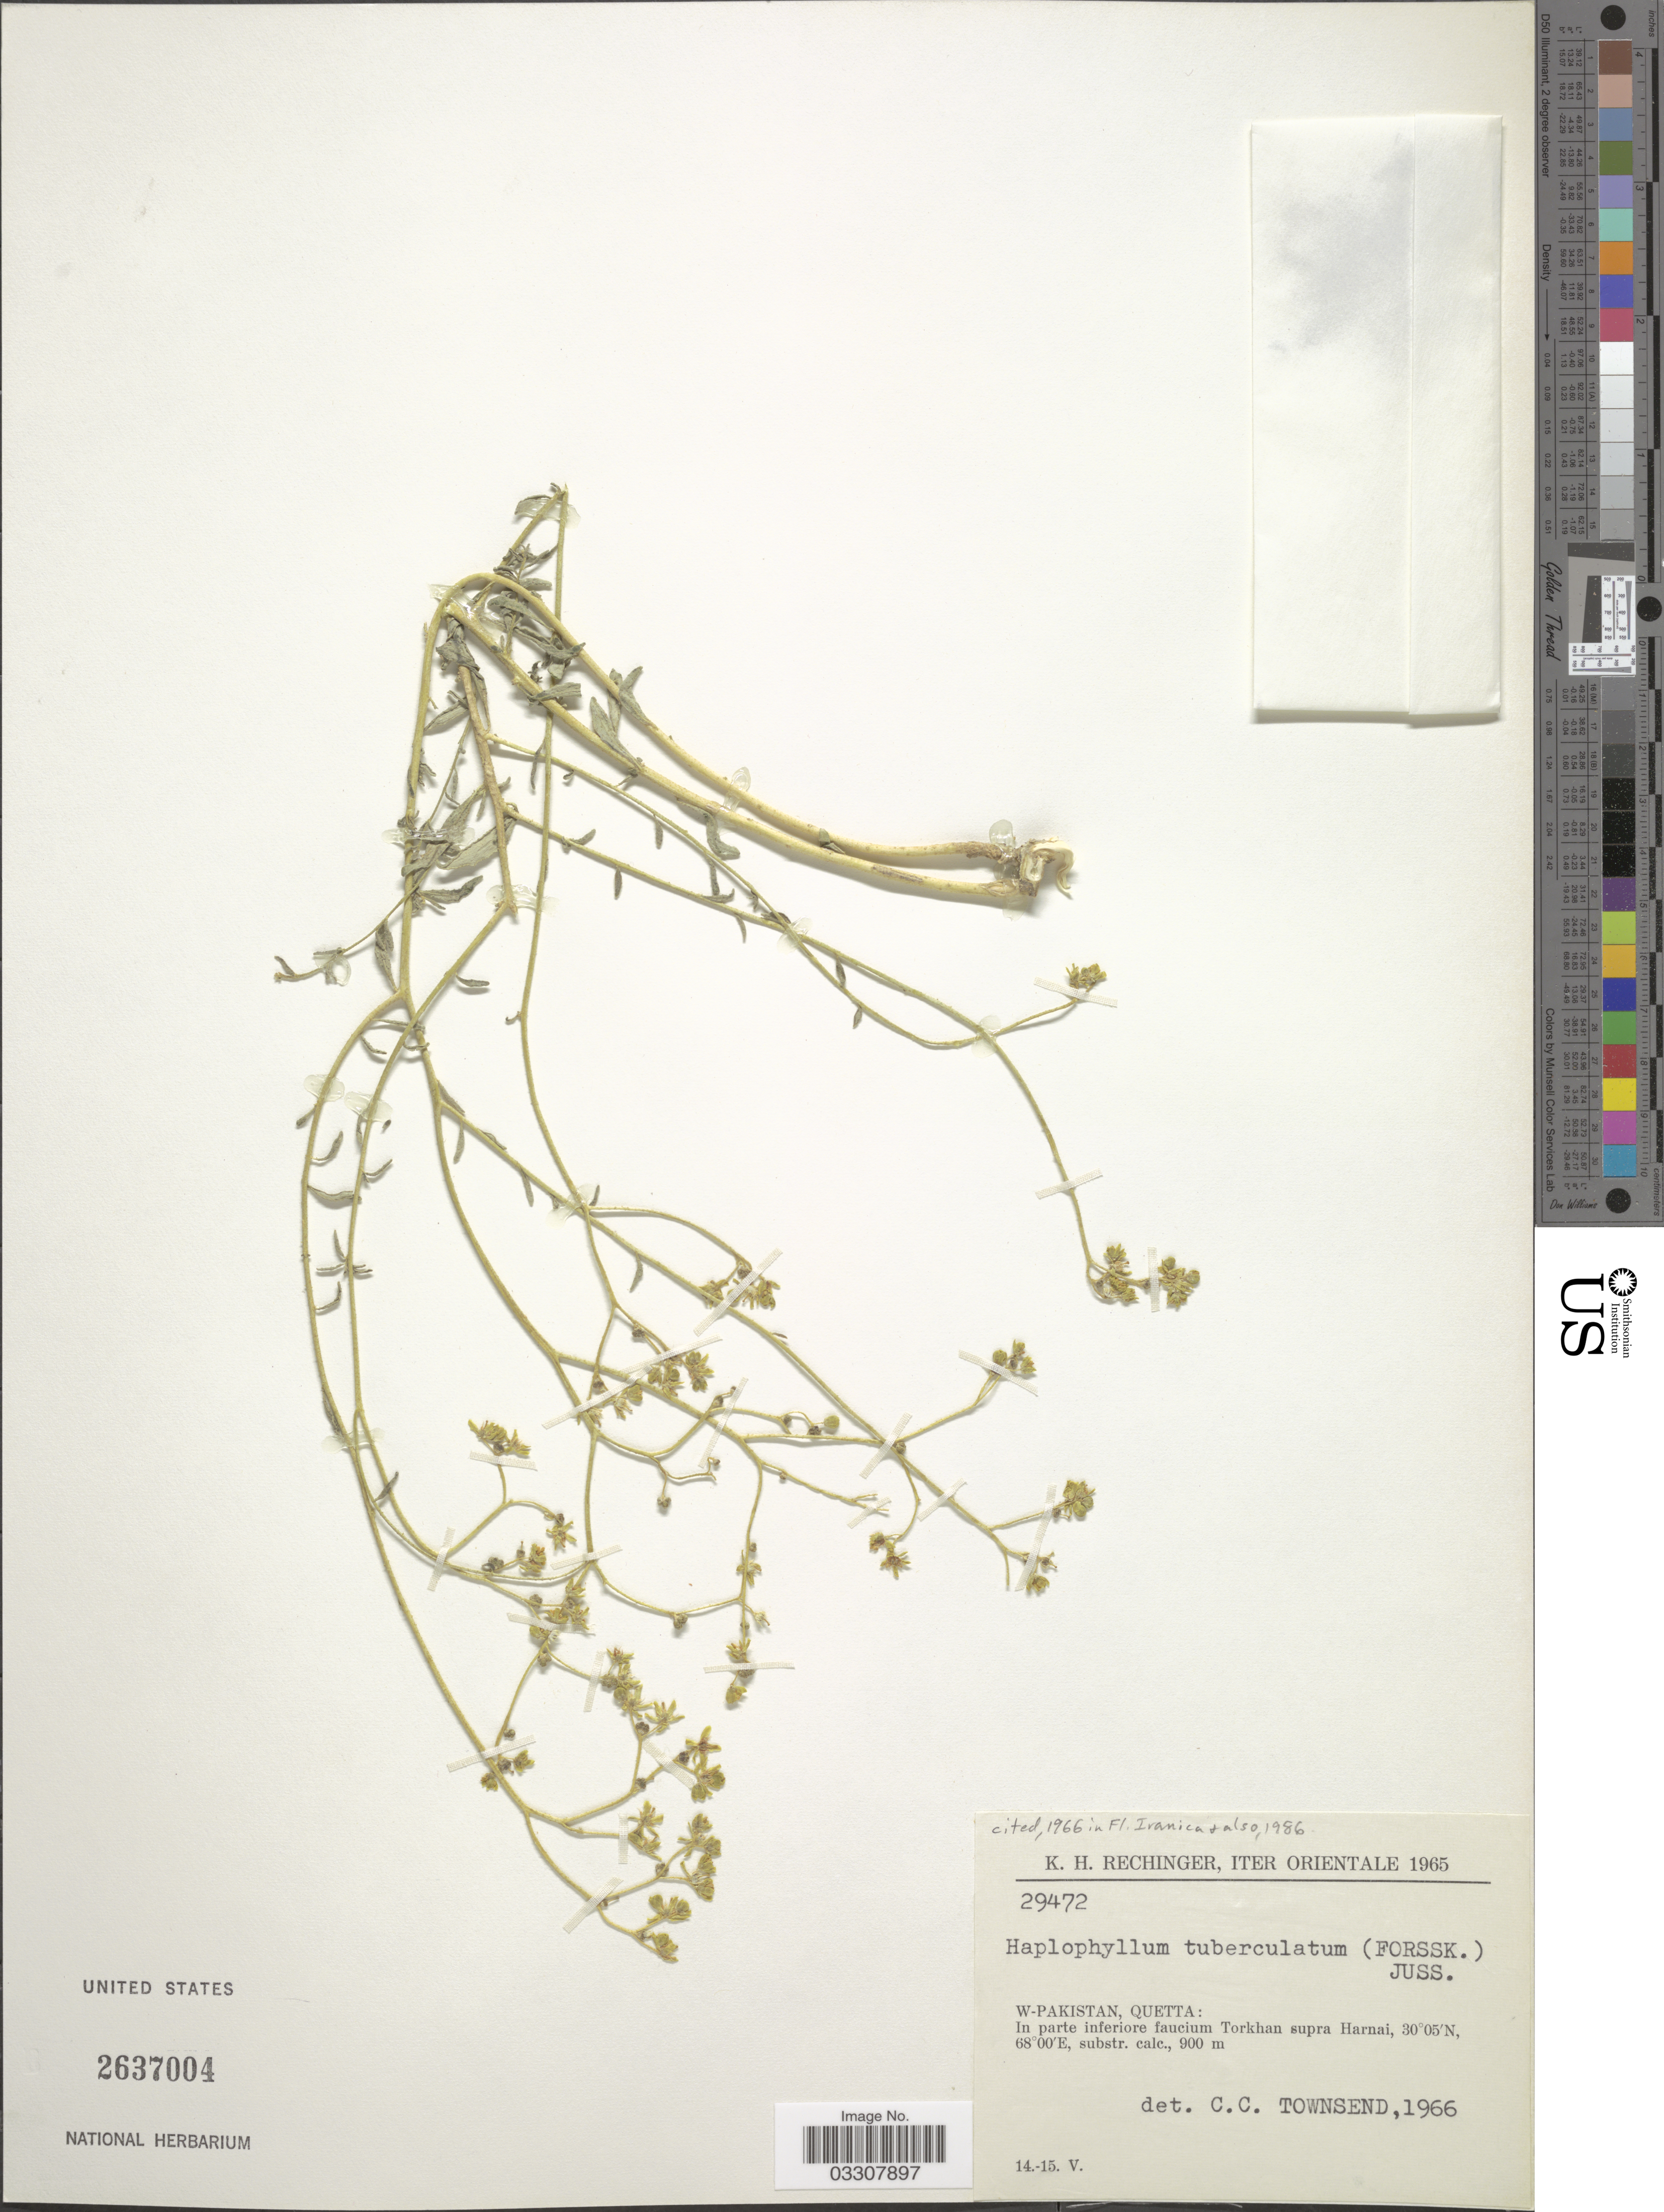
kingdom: Plantae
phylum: Tracheophyta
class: Magnoliopsida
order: Sapindales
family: Rutaceae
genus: Haplophyllum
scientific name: Haplophyllum tuberculatum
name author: (Forssk.) A. Juss.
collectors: K. H. Rechinger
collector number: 29472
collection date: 1965-05-14/1965-05-15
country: Pakistan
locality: Iter Orientale. W-Pakistan, Quetta: In parte inferiore faucium Torkhan supra Harnai.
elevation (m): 900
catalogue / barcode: US 2637004